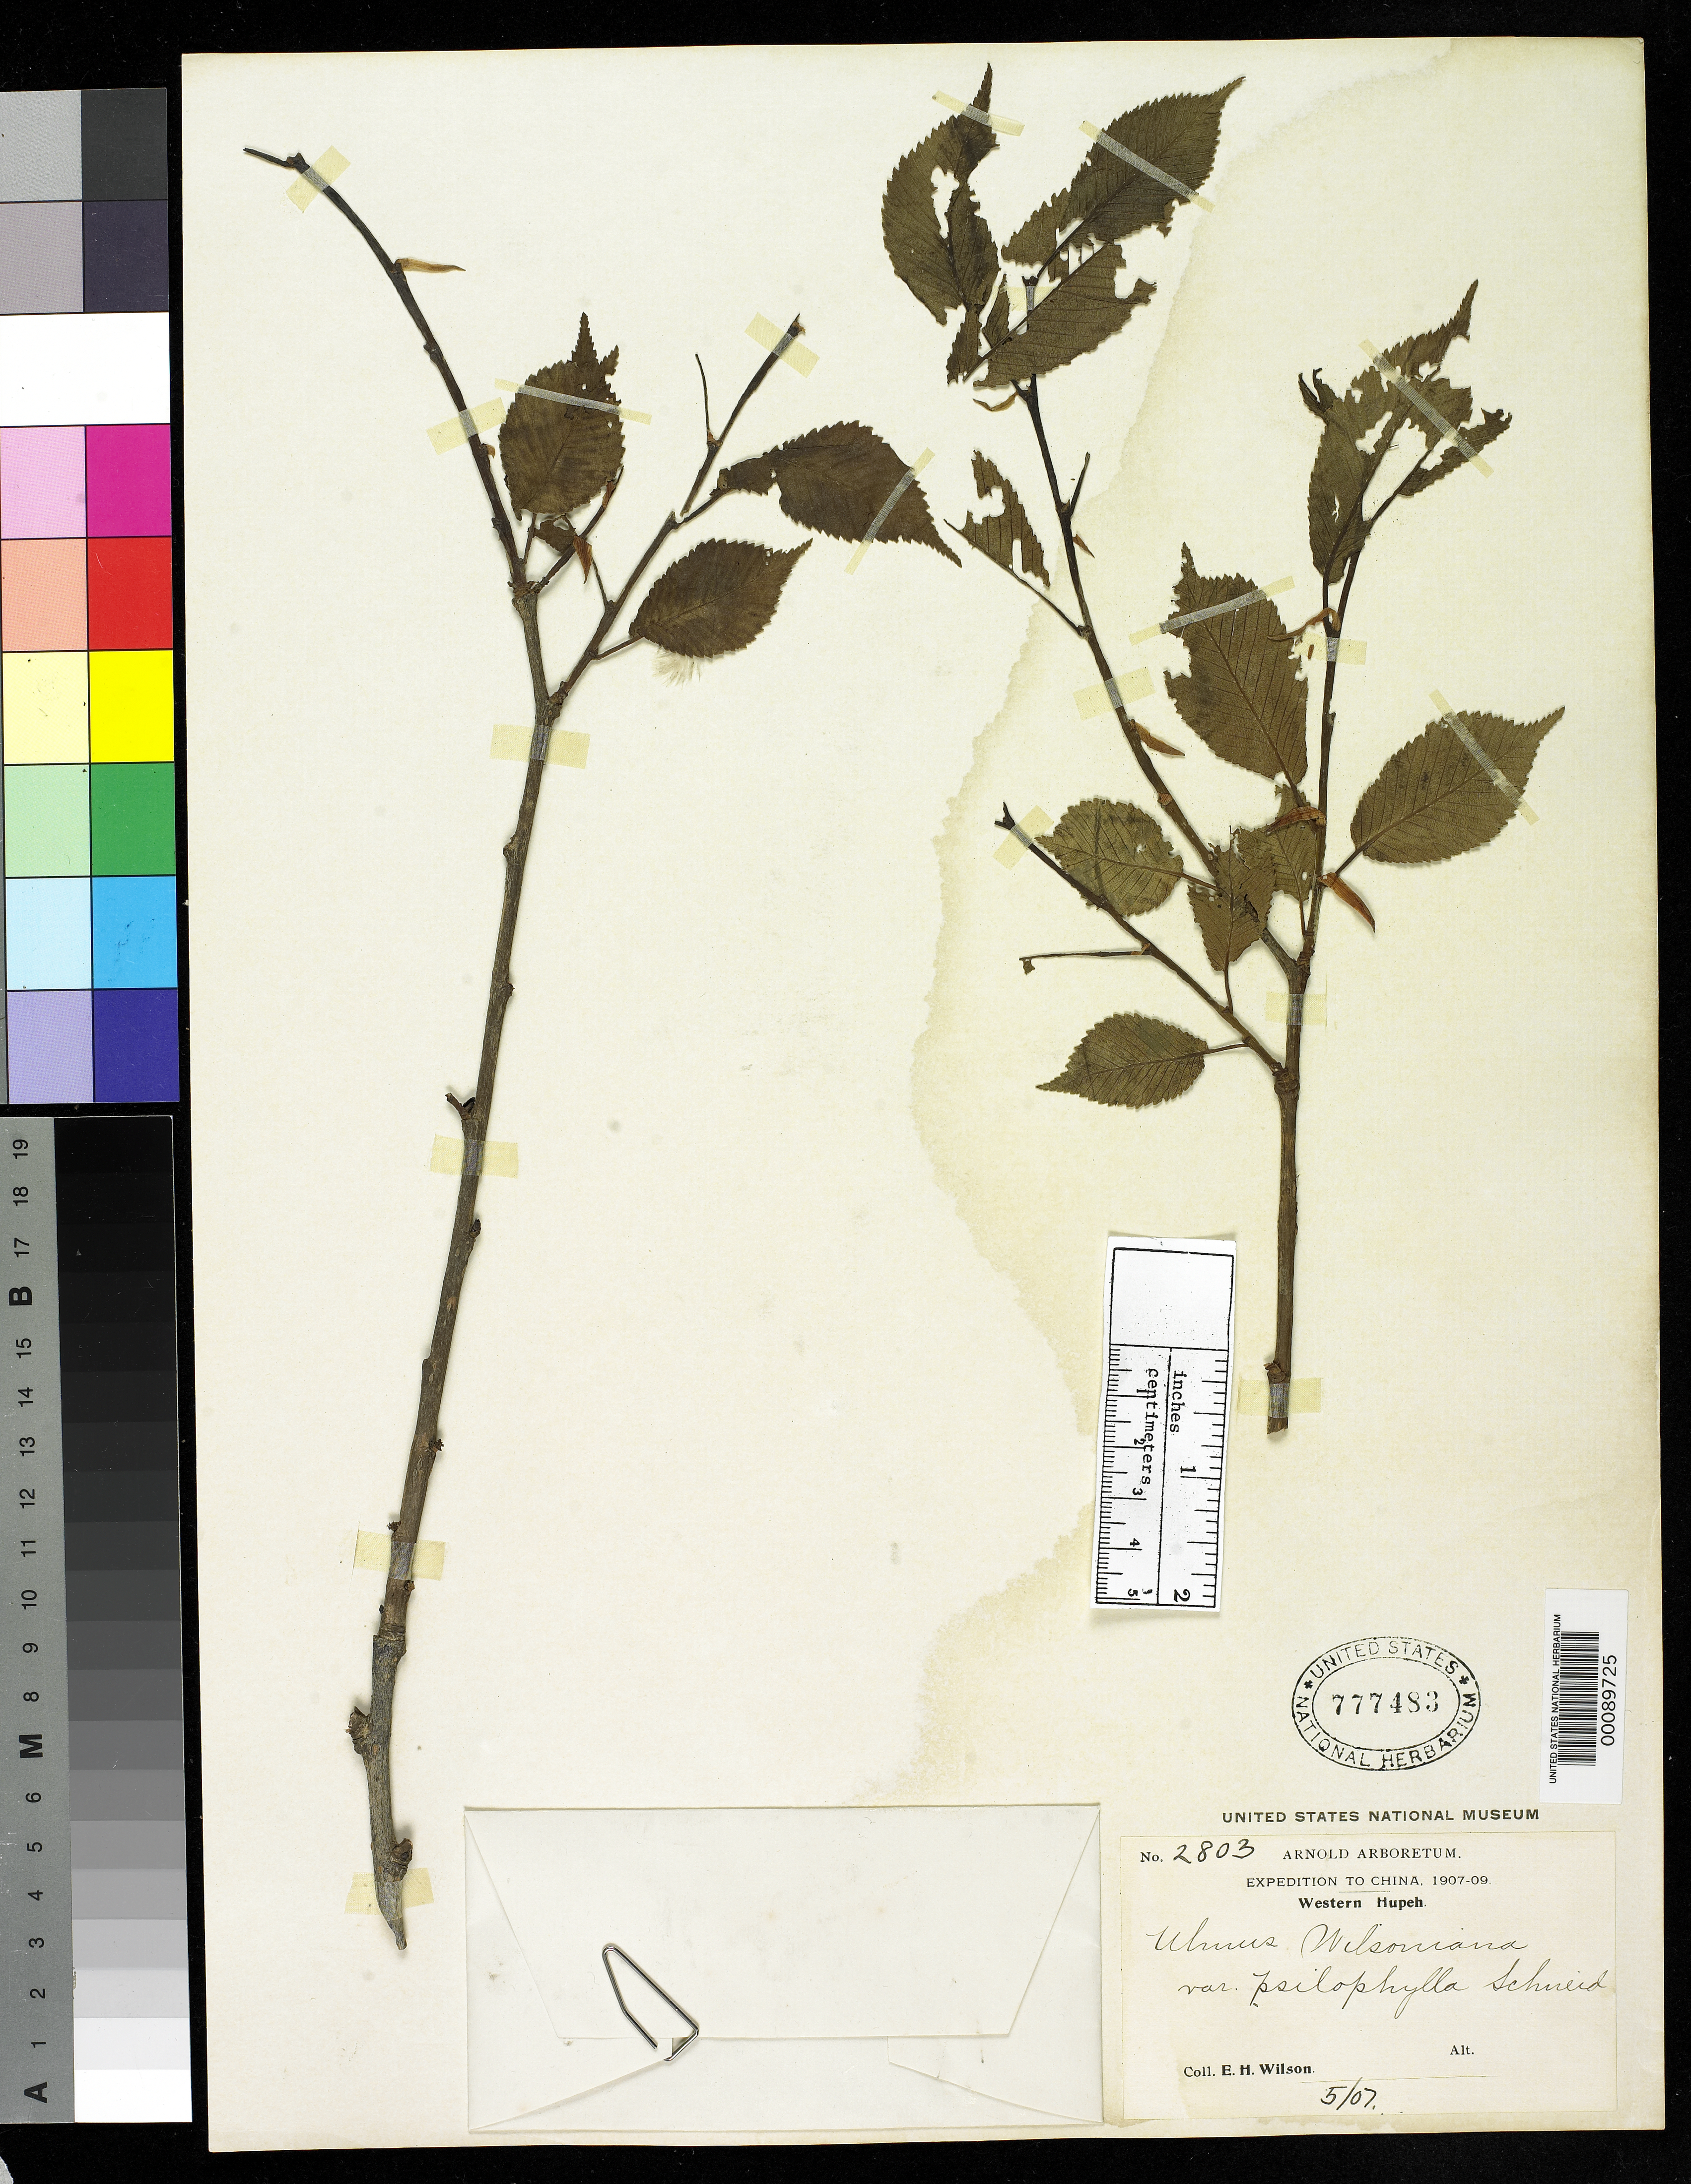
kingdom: Plantae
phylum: Tracheophyta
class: Magnoliopsida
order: Rosales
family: Ulmaceae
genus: Ulmus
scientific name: Ulmus wilsoniana var. psilophylla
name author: C.K. Schneid. in Sarg.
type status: Isotype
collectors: E. H. Wilson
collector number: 2803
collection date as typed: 21 May 1907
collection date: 1907-05-21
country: China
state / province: Hubei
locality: Fang Hsien, western Hupeh.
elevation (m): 1200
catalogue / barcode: US 777483